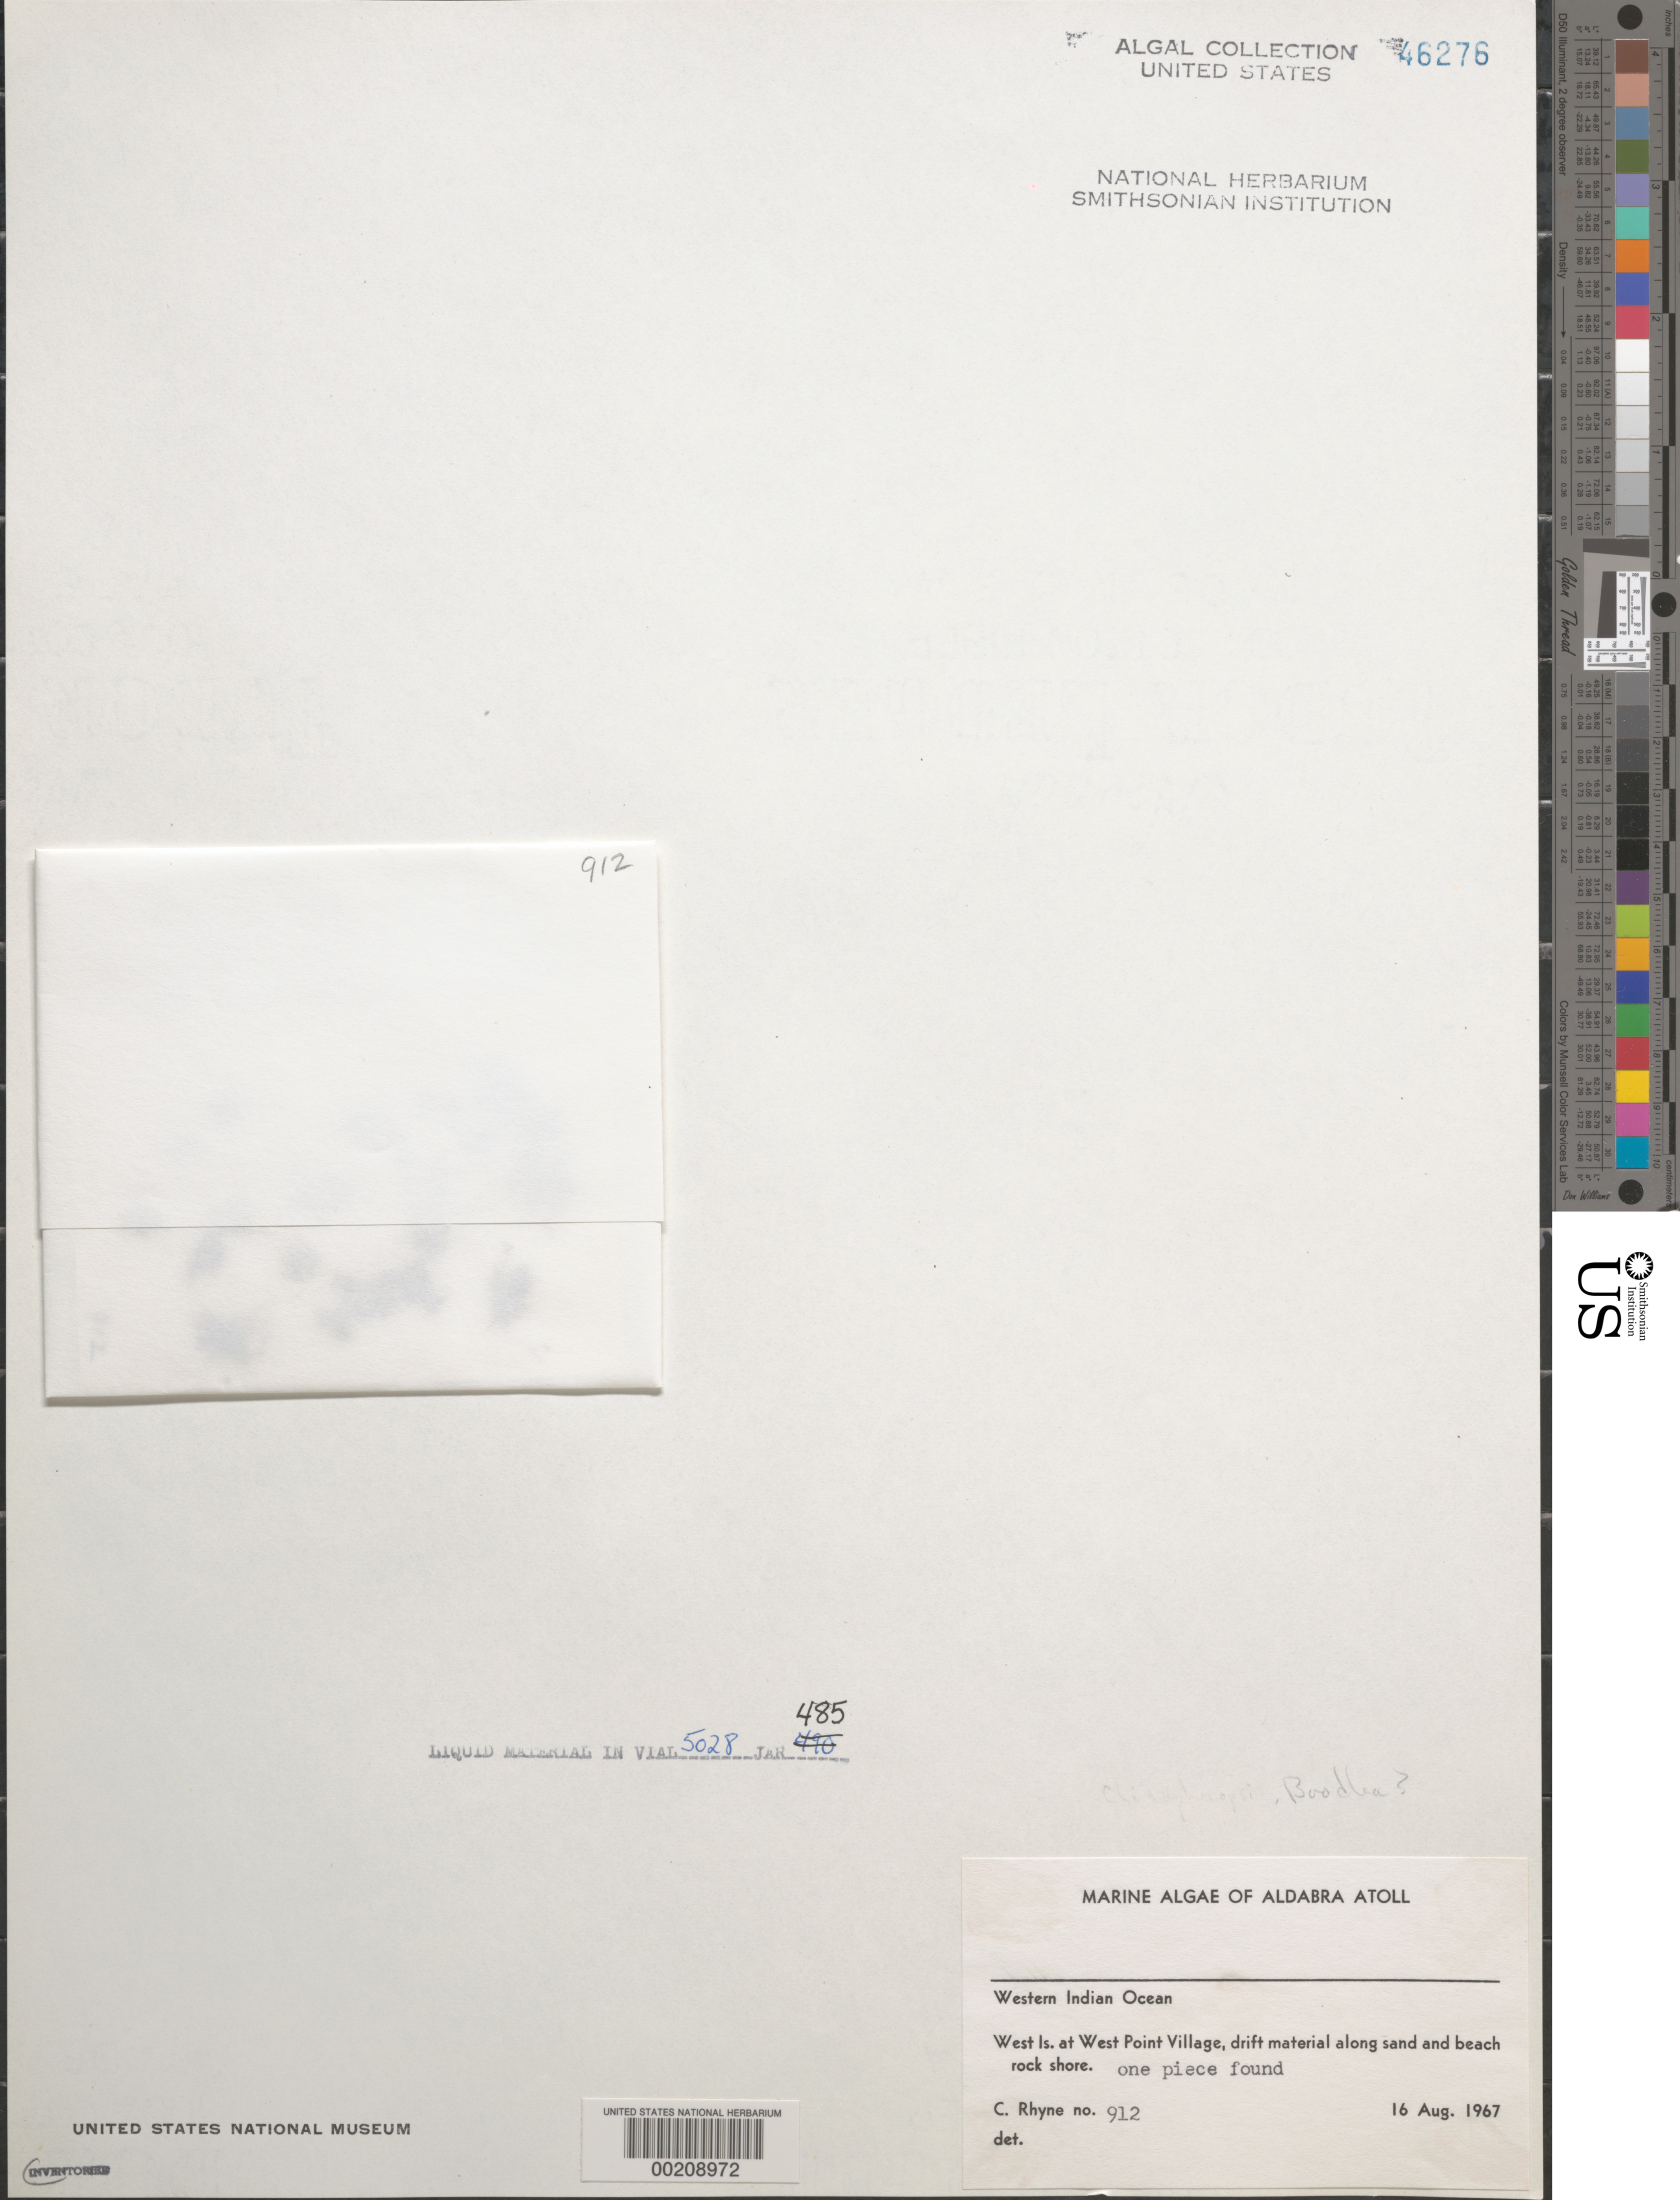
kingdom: Plantae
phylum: Chlorophyta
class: Ulvophyceae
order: Siphonocladales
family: Boodleaceae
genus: Boodlea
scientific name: Boodlea sp.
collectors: C. Rhyne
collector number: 912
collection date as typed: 16 Aug 1967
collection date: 1967-08-16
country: Seychelles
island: Aldabra Atoll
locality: West Islet, West Point Village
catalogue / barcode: US 46276